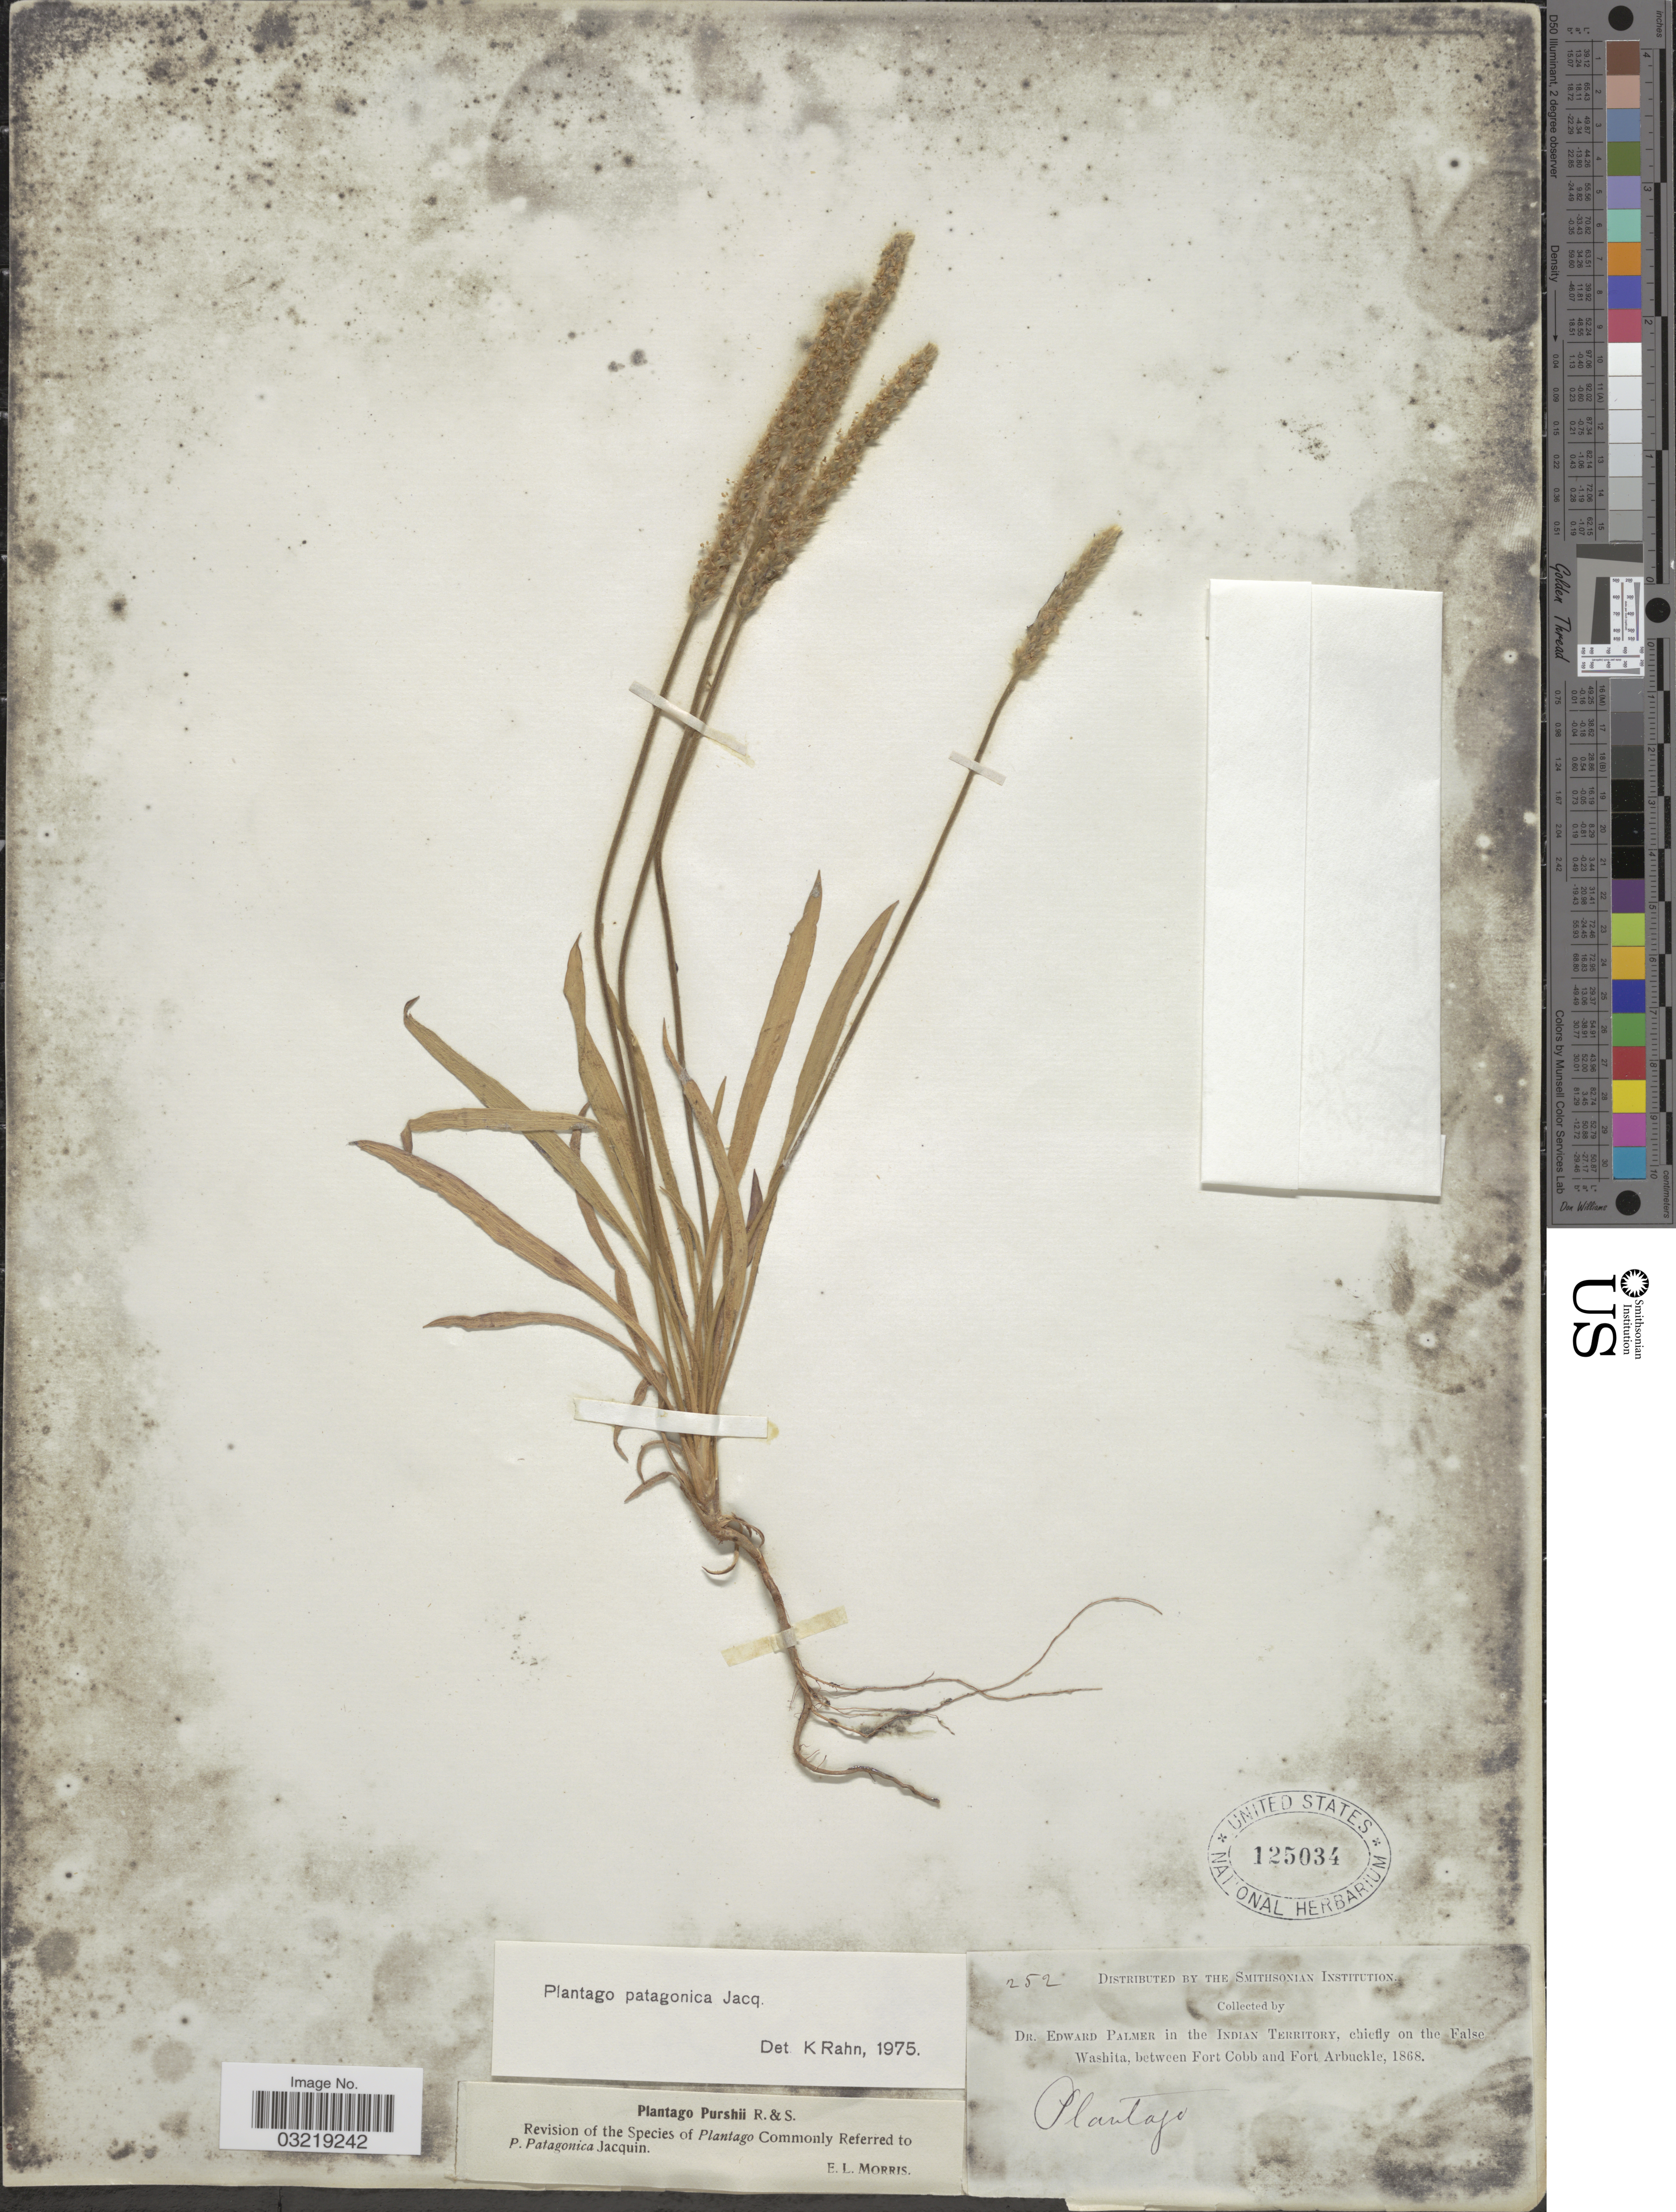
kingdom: Plantae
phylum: Tracheophyta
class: Magnoliopsida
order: Lamiales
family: Plantaginaceae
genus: Plantago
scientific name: Plantago patagonica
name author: Jacq.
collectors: E. Palmer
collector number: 252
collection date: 1868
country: United States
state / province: Oklahoma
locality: Indian Territory, chiefly on the False Washita, between Fort Cobb and Fort Arbuckle.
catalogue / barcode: US 125034